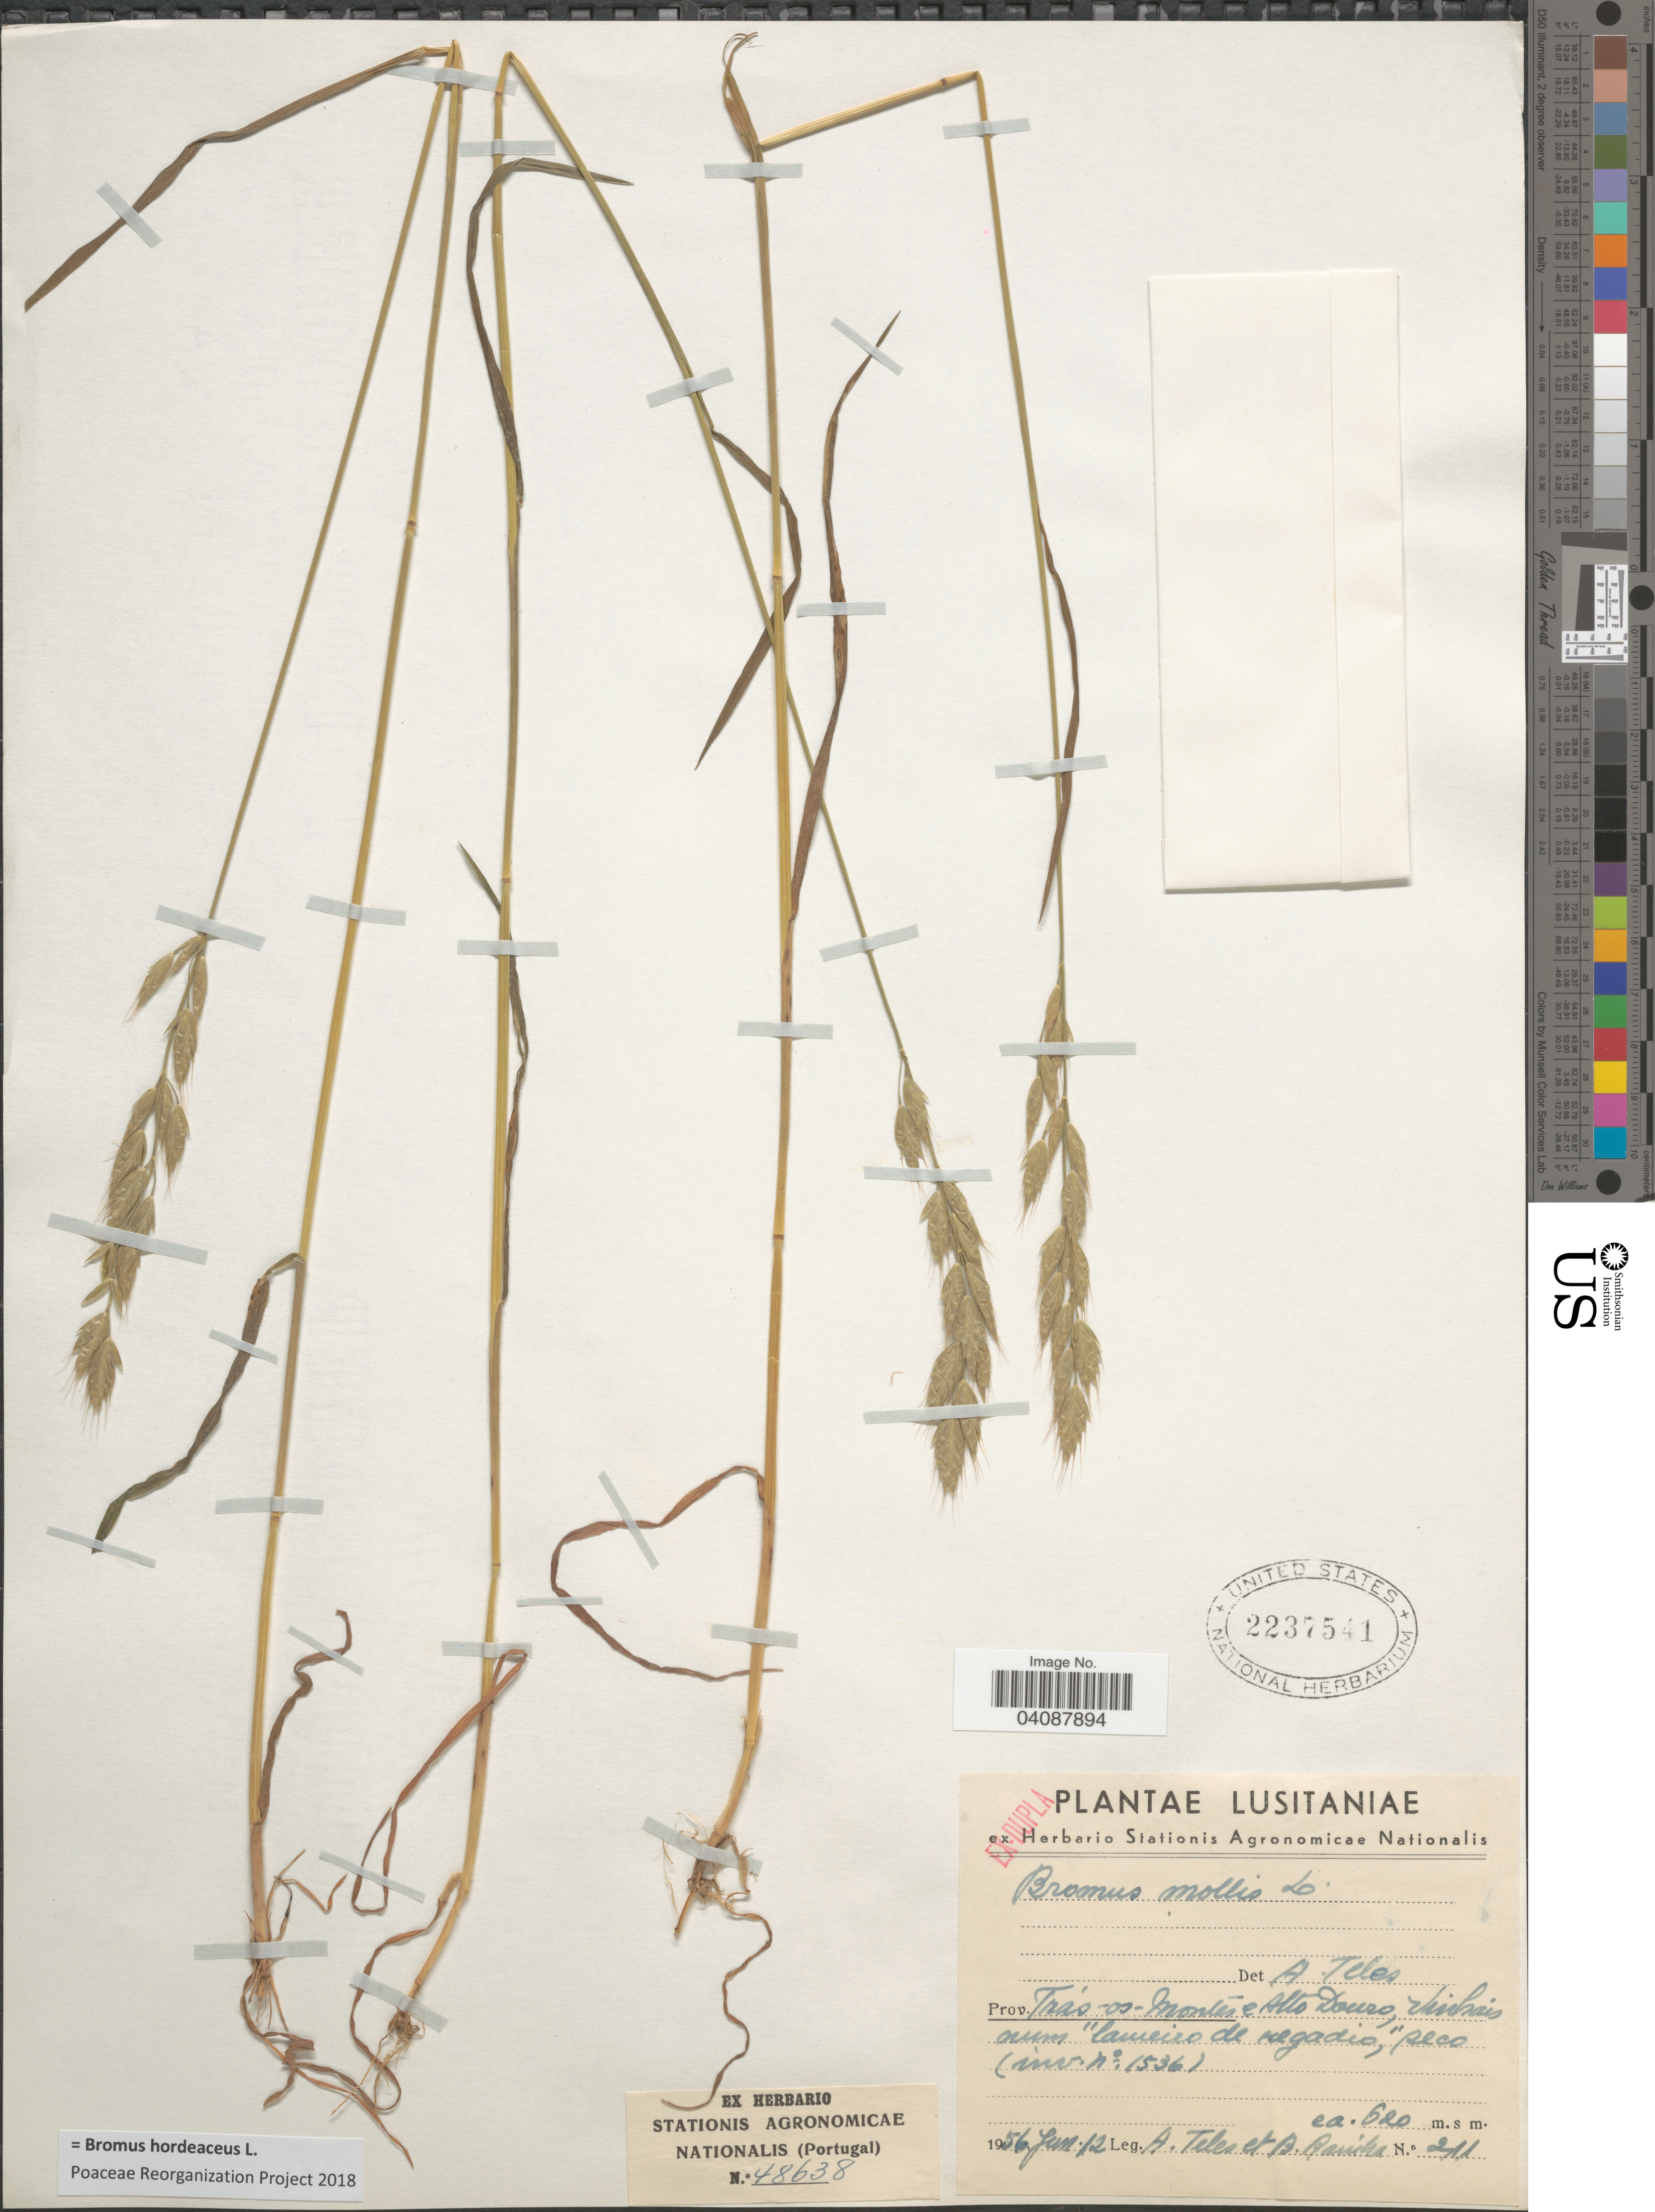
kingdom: Plantae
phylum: Tracheophyta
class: Liliopsida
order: Poales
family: Poaceae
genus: Bromus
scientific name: Bromus hordeaceus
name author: L.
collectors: A. Teles & B. Rainha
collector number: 211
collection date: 1956-06-12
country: Portugal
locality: Lusitaniae. Prov. Trás-os-Montes e Alto Douro, Vinhais aum "lameiro de regadio," seco (inv. n° 1536).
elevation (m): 620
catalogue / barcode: US 2237541